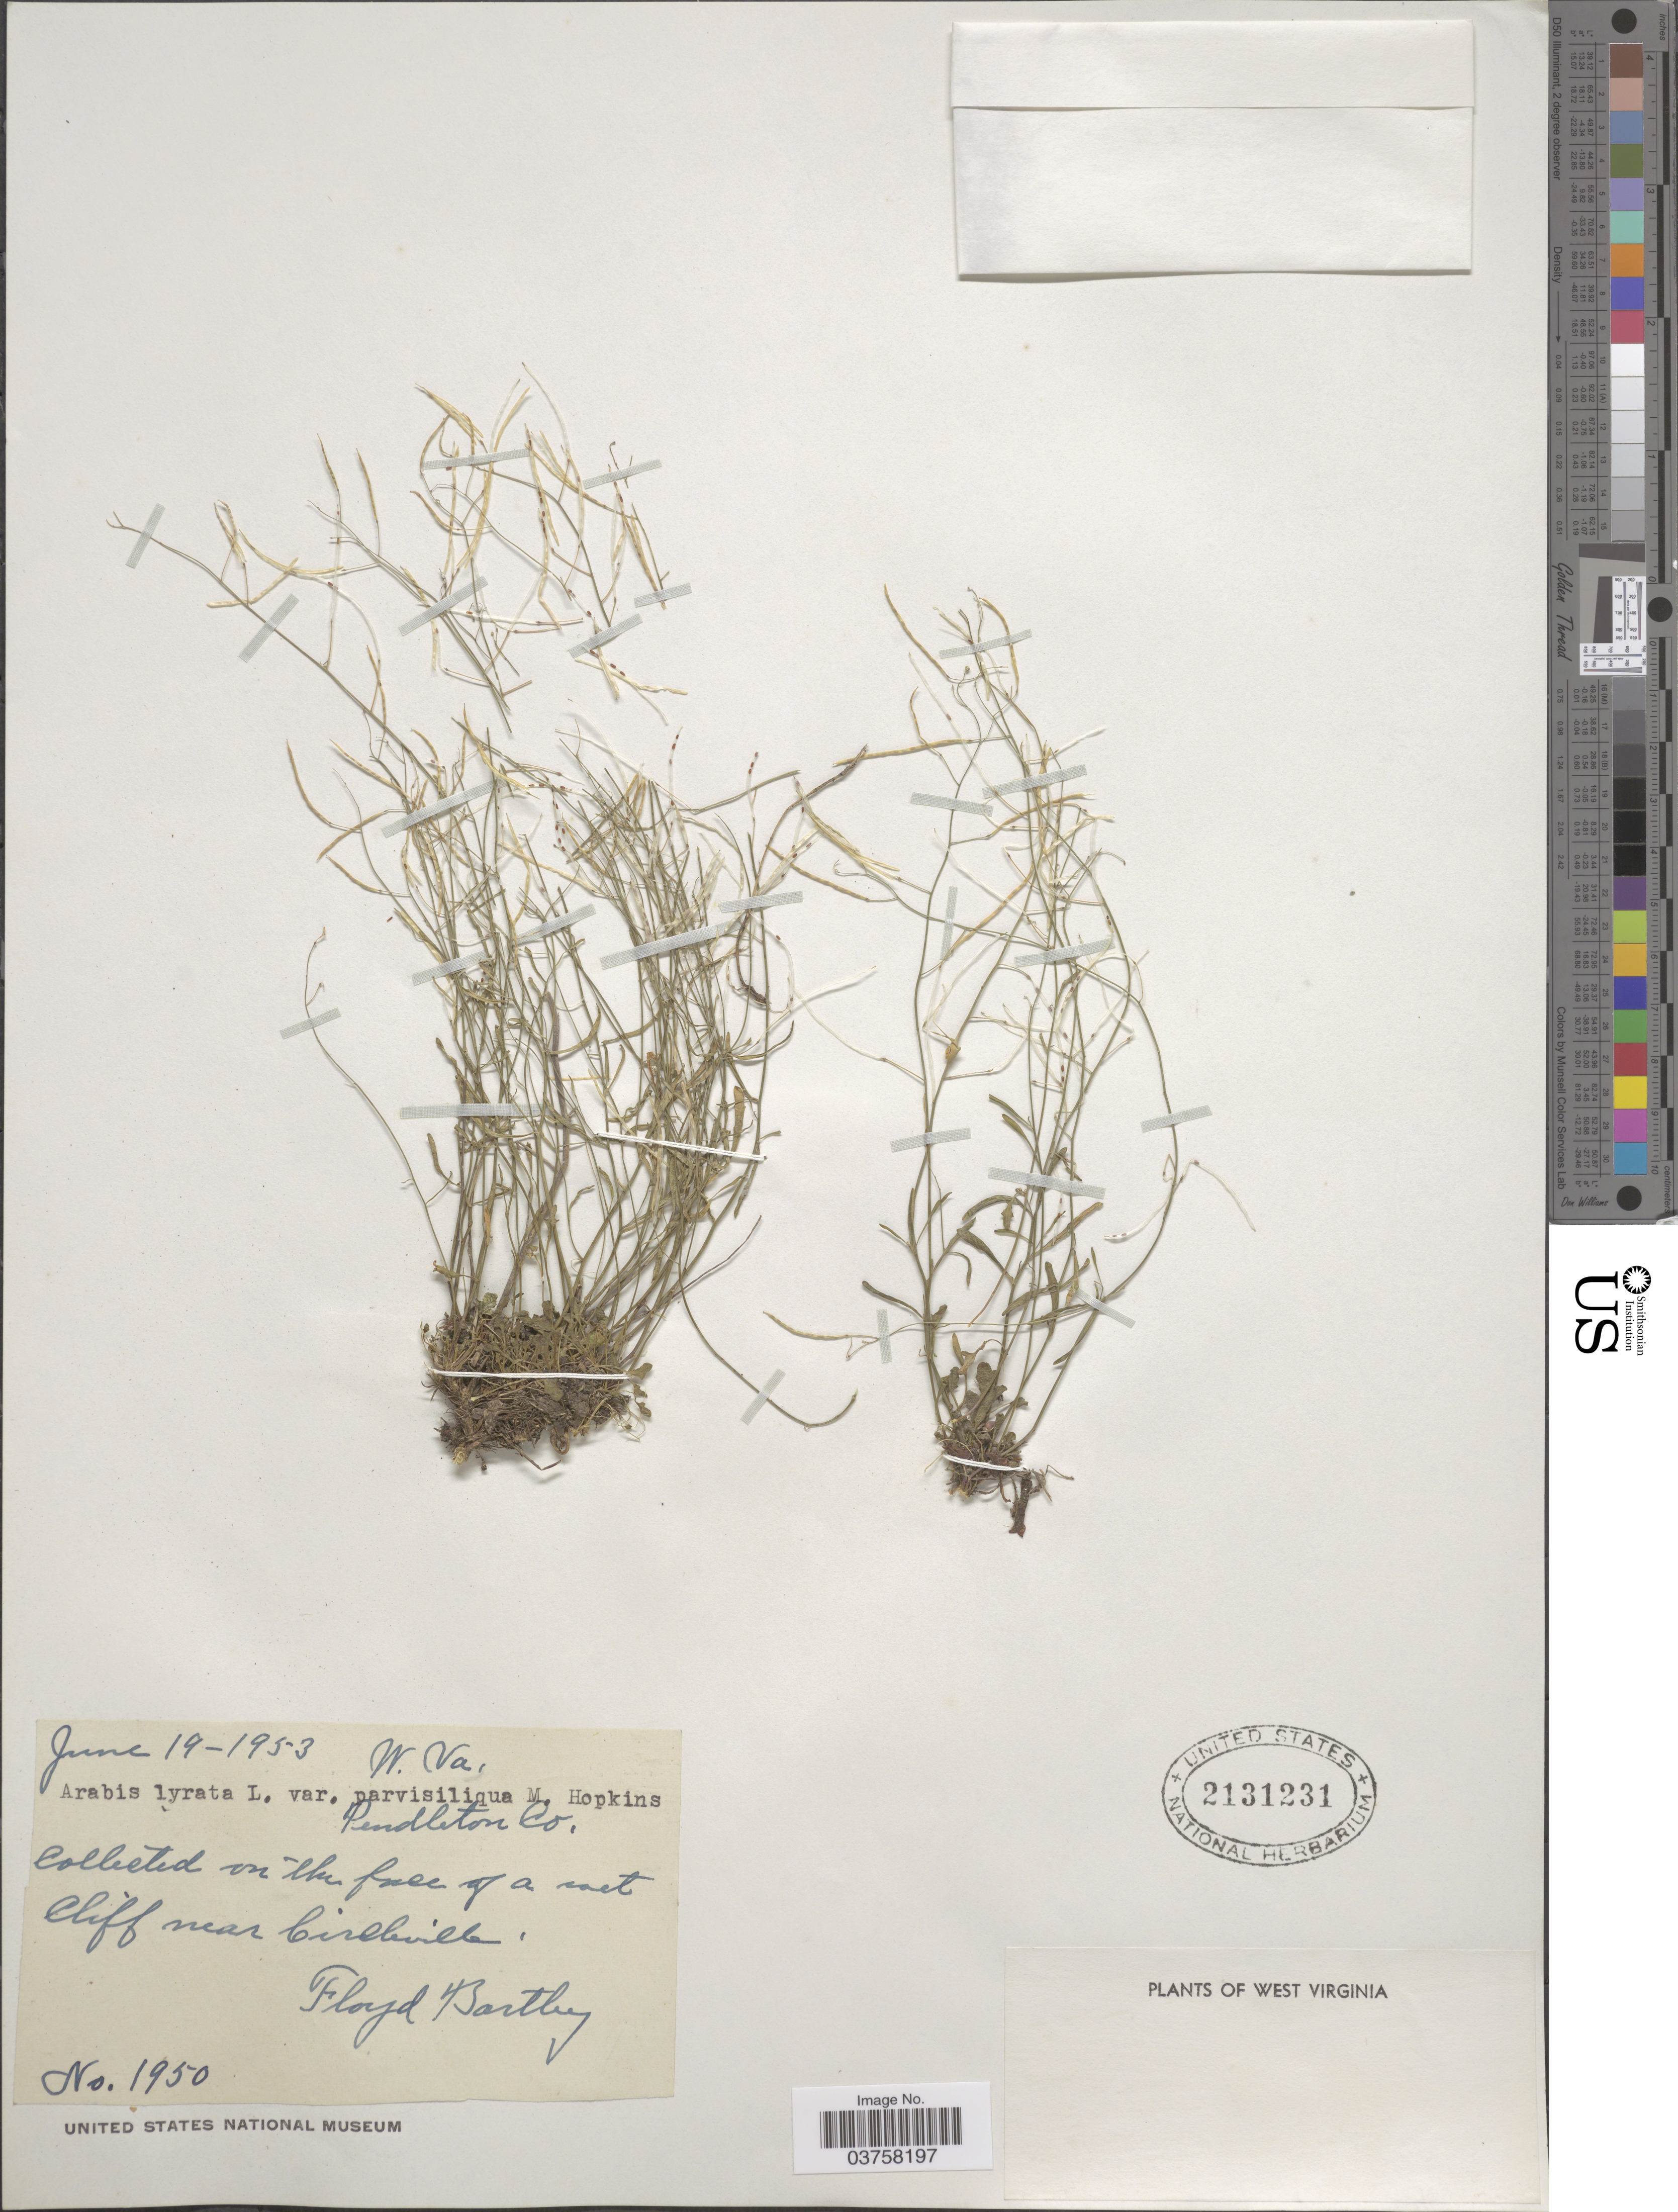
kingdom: Plantae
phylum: Tracheophyta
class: Magnoliopsida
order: Brassicales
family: Brassicaceae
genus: Arabis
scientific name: Arabis lyrata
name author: L.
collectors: F. Bartley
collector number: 1950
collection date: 1953-06-19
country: United States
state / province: West Virginia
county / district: Pendleton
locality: Pendleton Co. On the face of a wet Cliff near Circleville.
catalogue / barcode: US 2131231